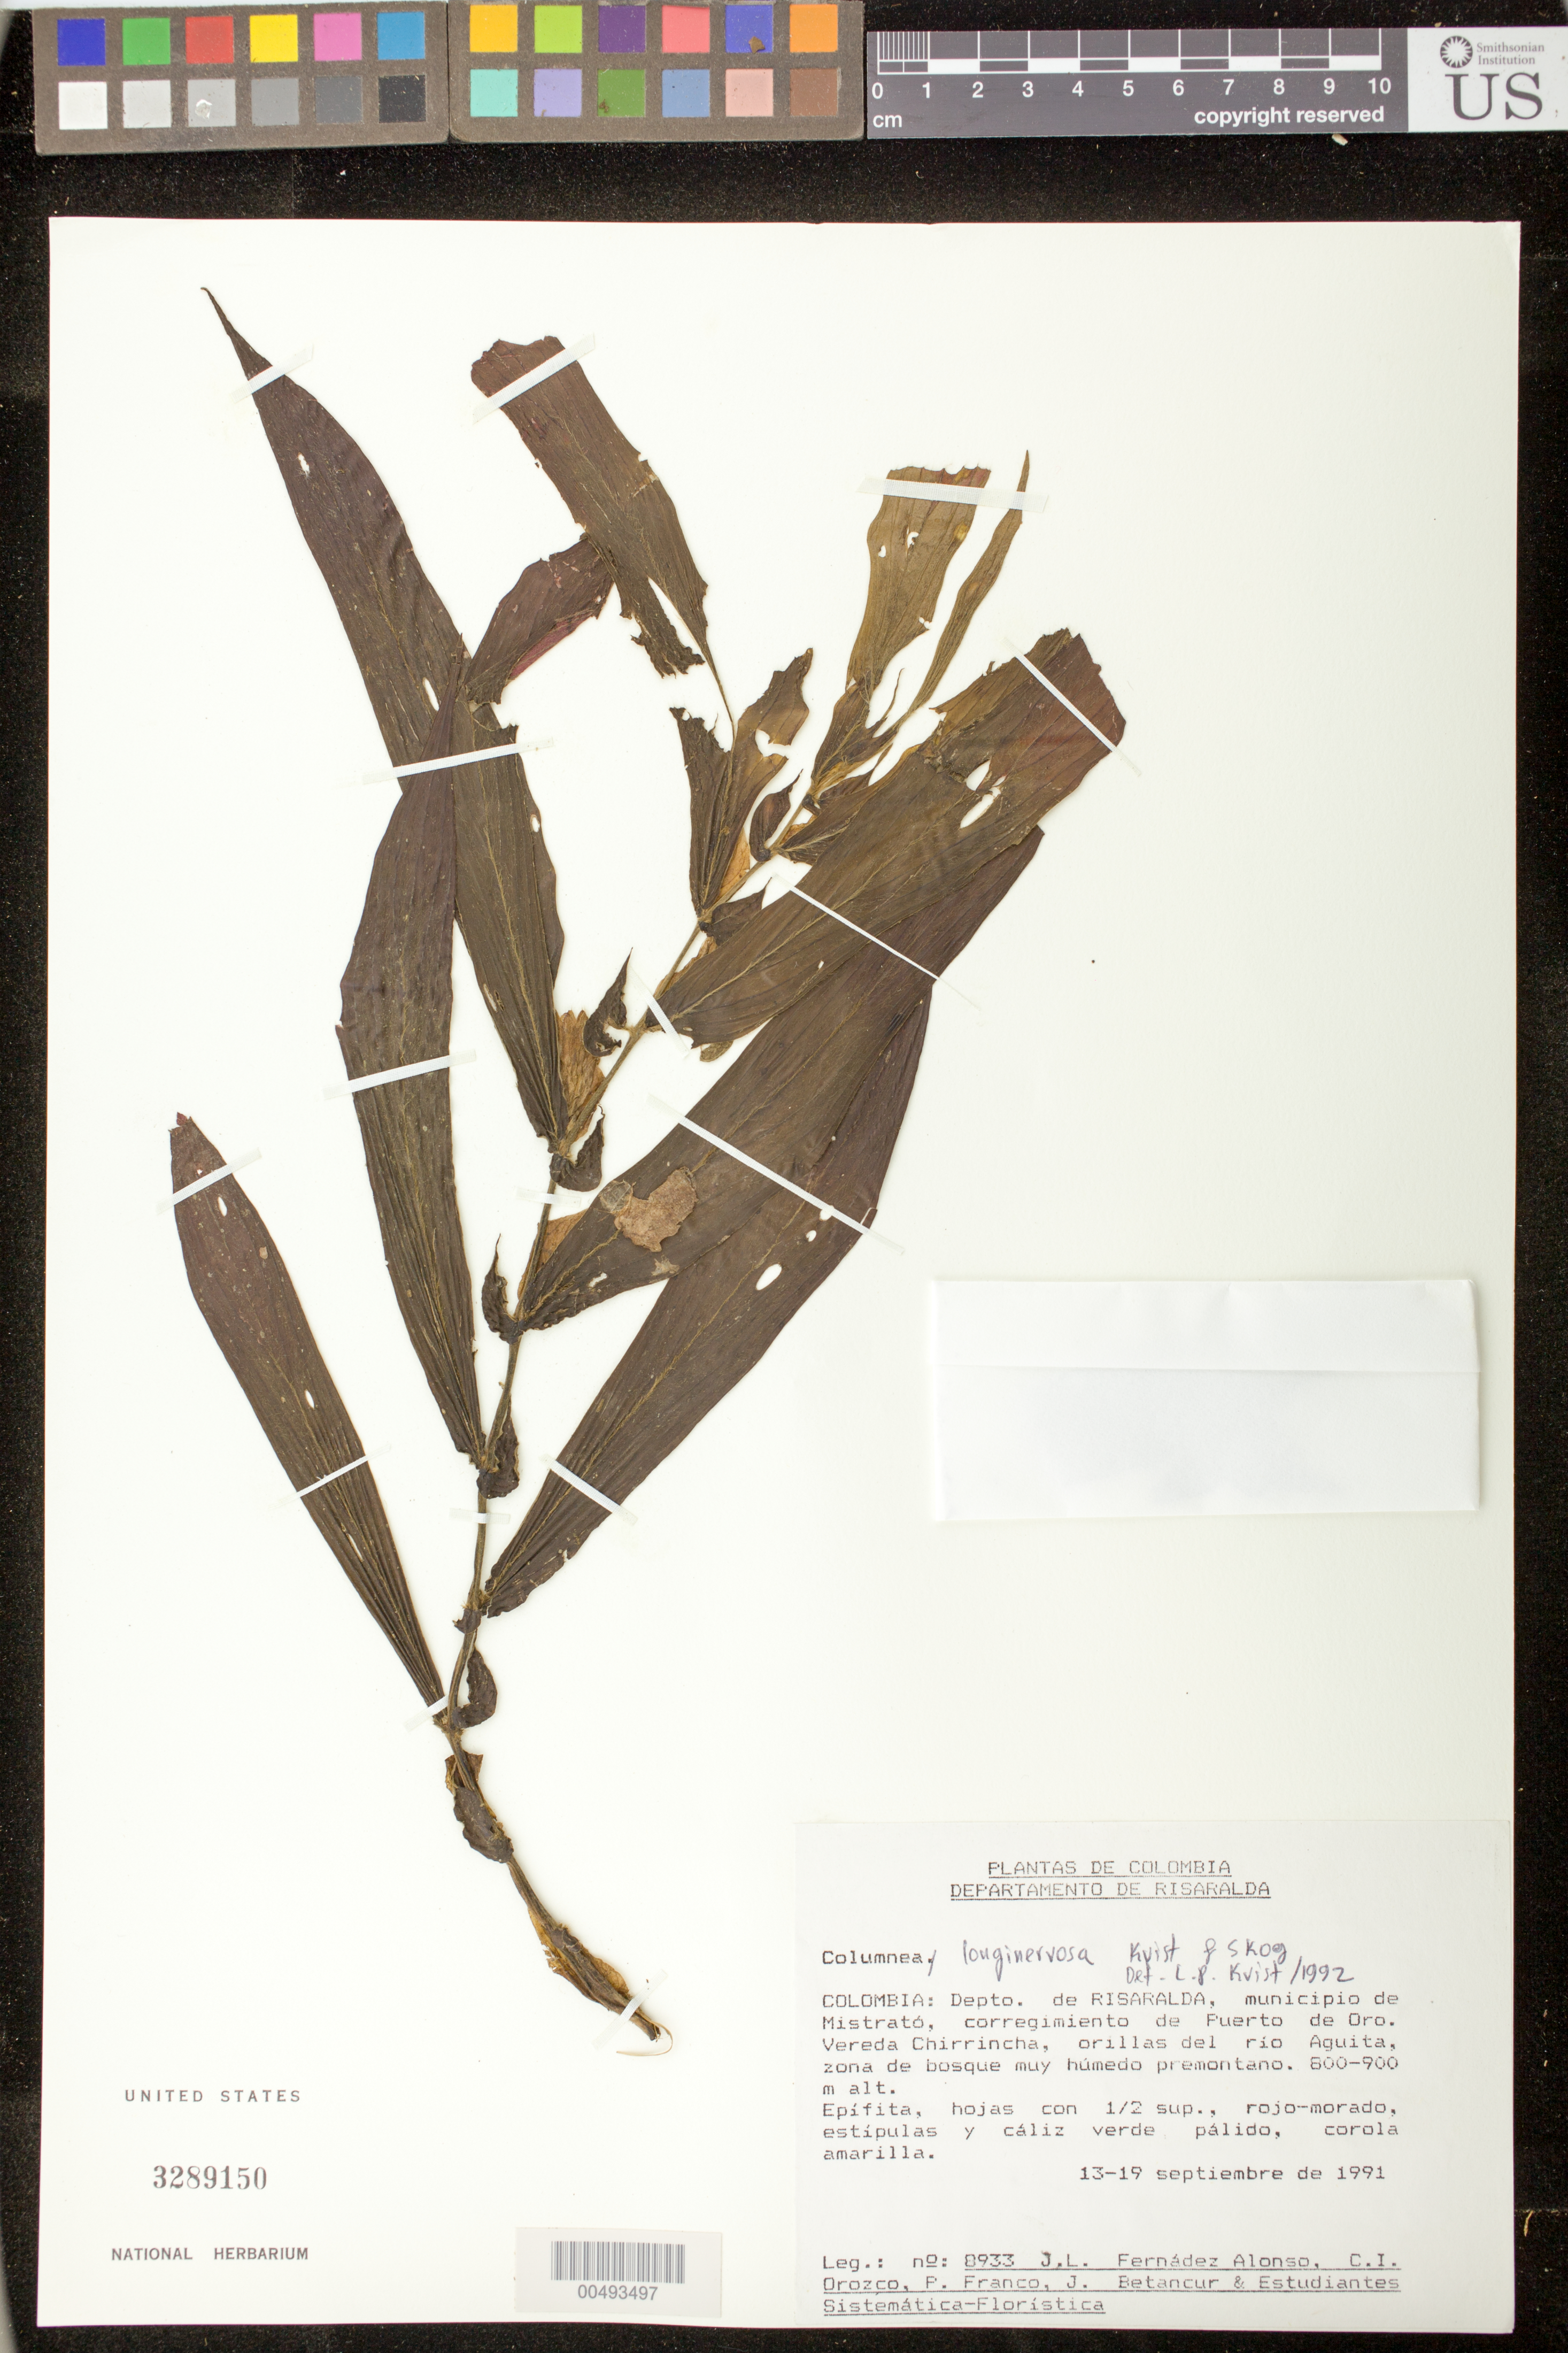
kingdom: Plantae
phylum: Tracheophyta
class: Magnoliopsida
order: Lamiales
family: Gesneriaceae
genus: Columnea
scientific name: Columnea longinervosa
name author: L.P. Kvist & L.E. Skog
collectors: J. L. Fernández-Alonso, C. I. Orozco, P. Franco Roselli, J. C. Betancur & et al.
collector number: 8933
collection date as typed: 13-19 Sep 1991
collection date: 1991-09-13/1991-09-19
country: Colombia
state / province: Risaralda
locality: Mpio. de Mistrató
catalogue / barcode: US 3289150